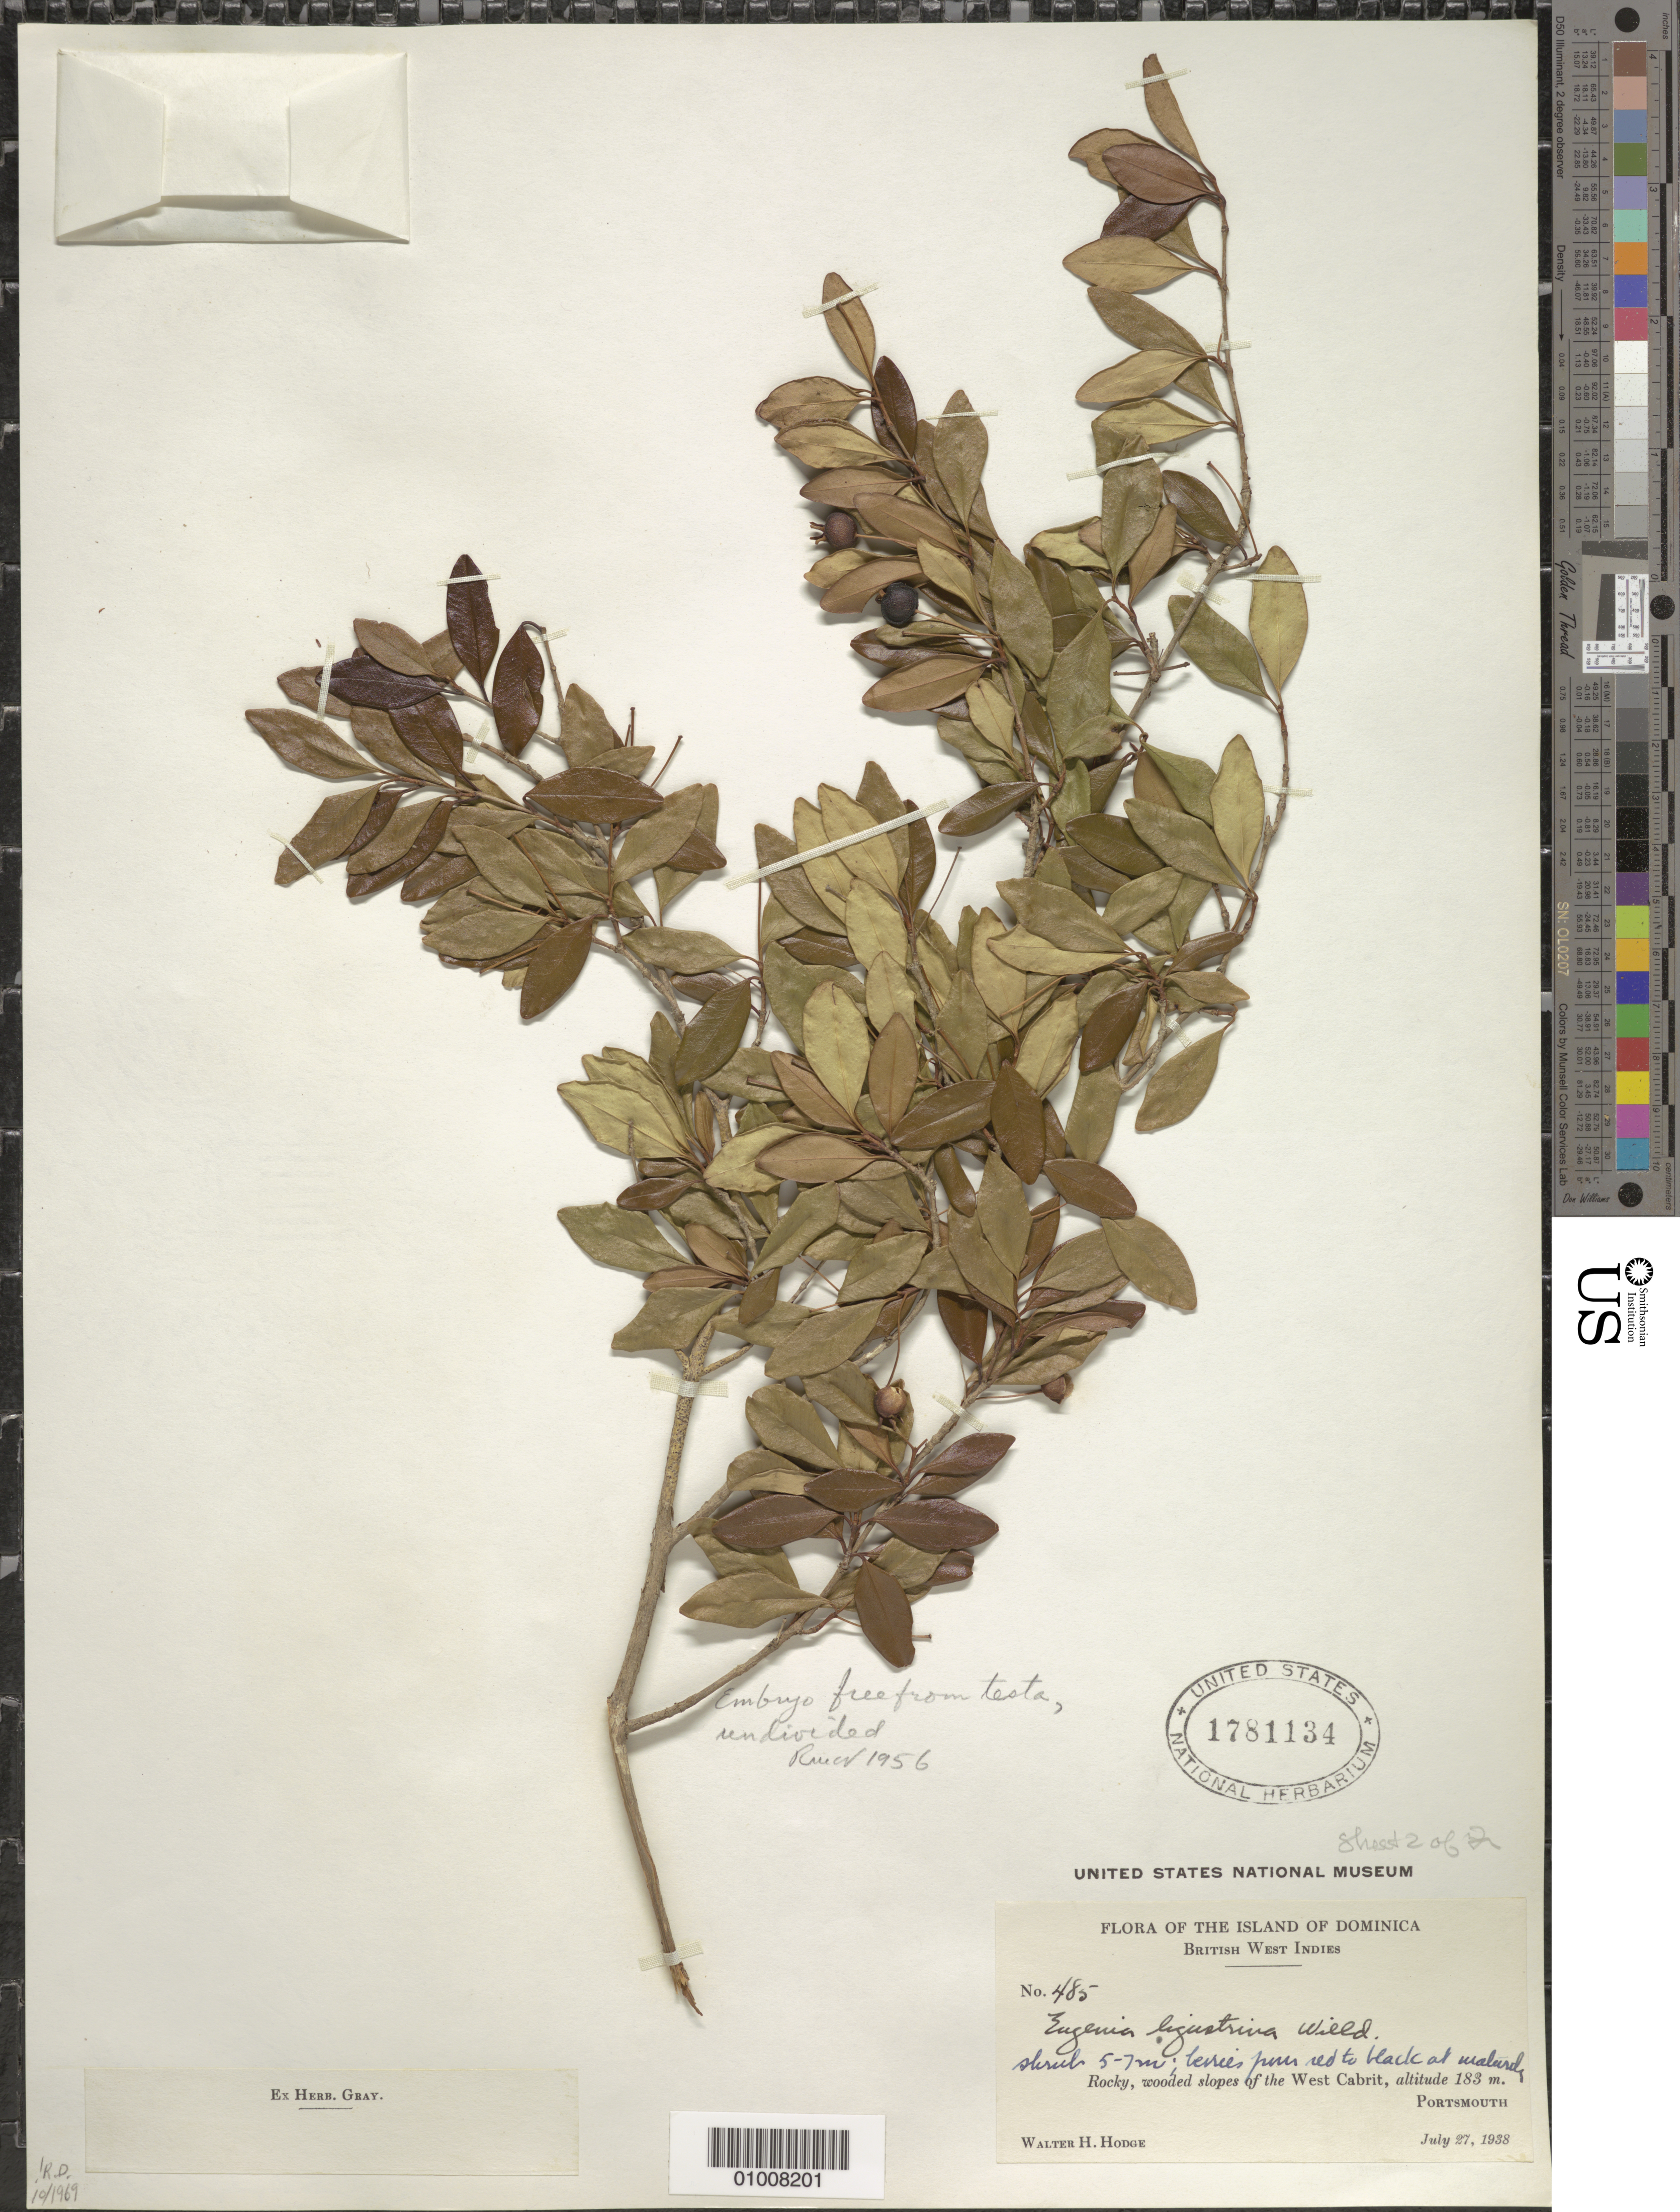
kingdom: Plantae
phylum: Tracheophyta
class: Magnoliopsida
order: Myrtales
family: Myrtaceae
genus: Eugenia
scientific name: Eugenia ligustrina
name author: (Sw.) Willd.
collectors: W. Hodge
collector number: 485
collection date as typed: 27 Jul 1938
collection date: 1938-07-27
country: Dominica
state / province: St. John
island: Dominica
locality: Rocky slopes of West Cabrit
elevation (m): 183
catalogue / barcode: US 1781134